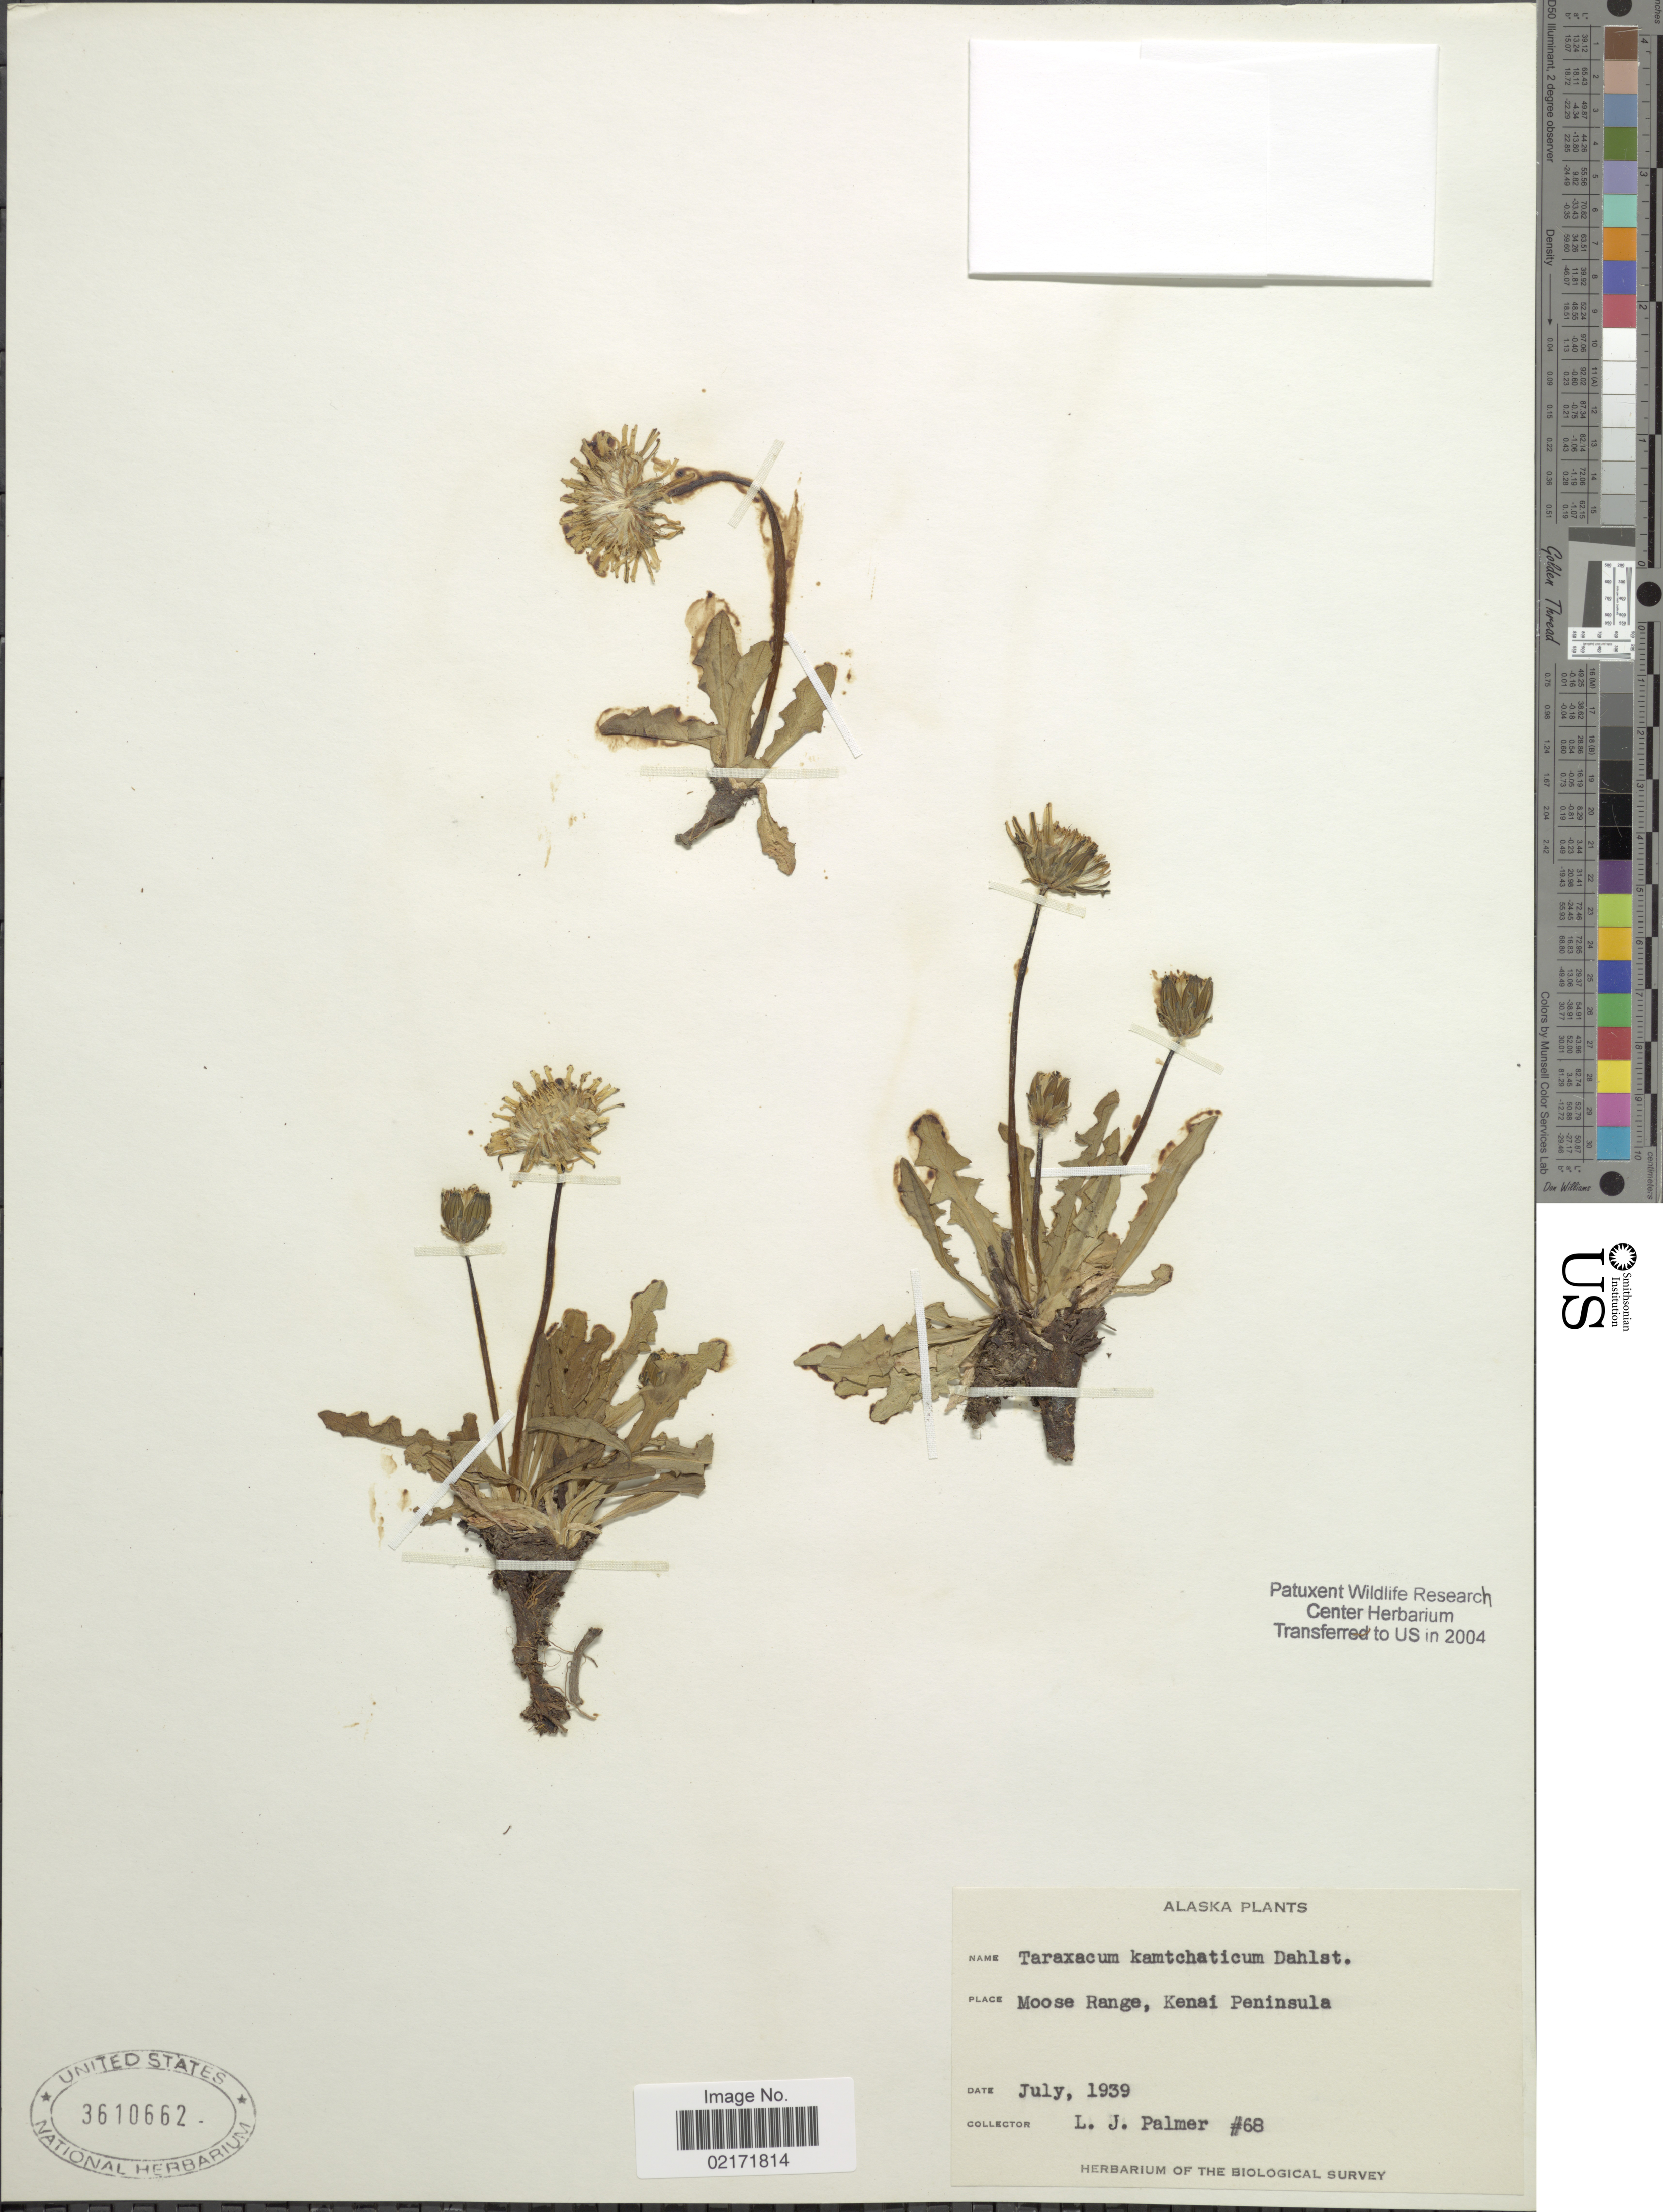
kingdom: Plantae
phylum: Tracheophyta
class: Magnoliopsida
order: Asterales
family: Asteraceae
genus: Taraxacum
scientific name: Taraxacum alaskanum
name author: Rydb.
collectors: L. J. Palmer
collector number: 68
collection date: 1939-07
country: United States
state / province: Alaska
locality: Moose Range, Kenai Peninsula.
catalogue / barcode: US 3610662